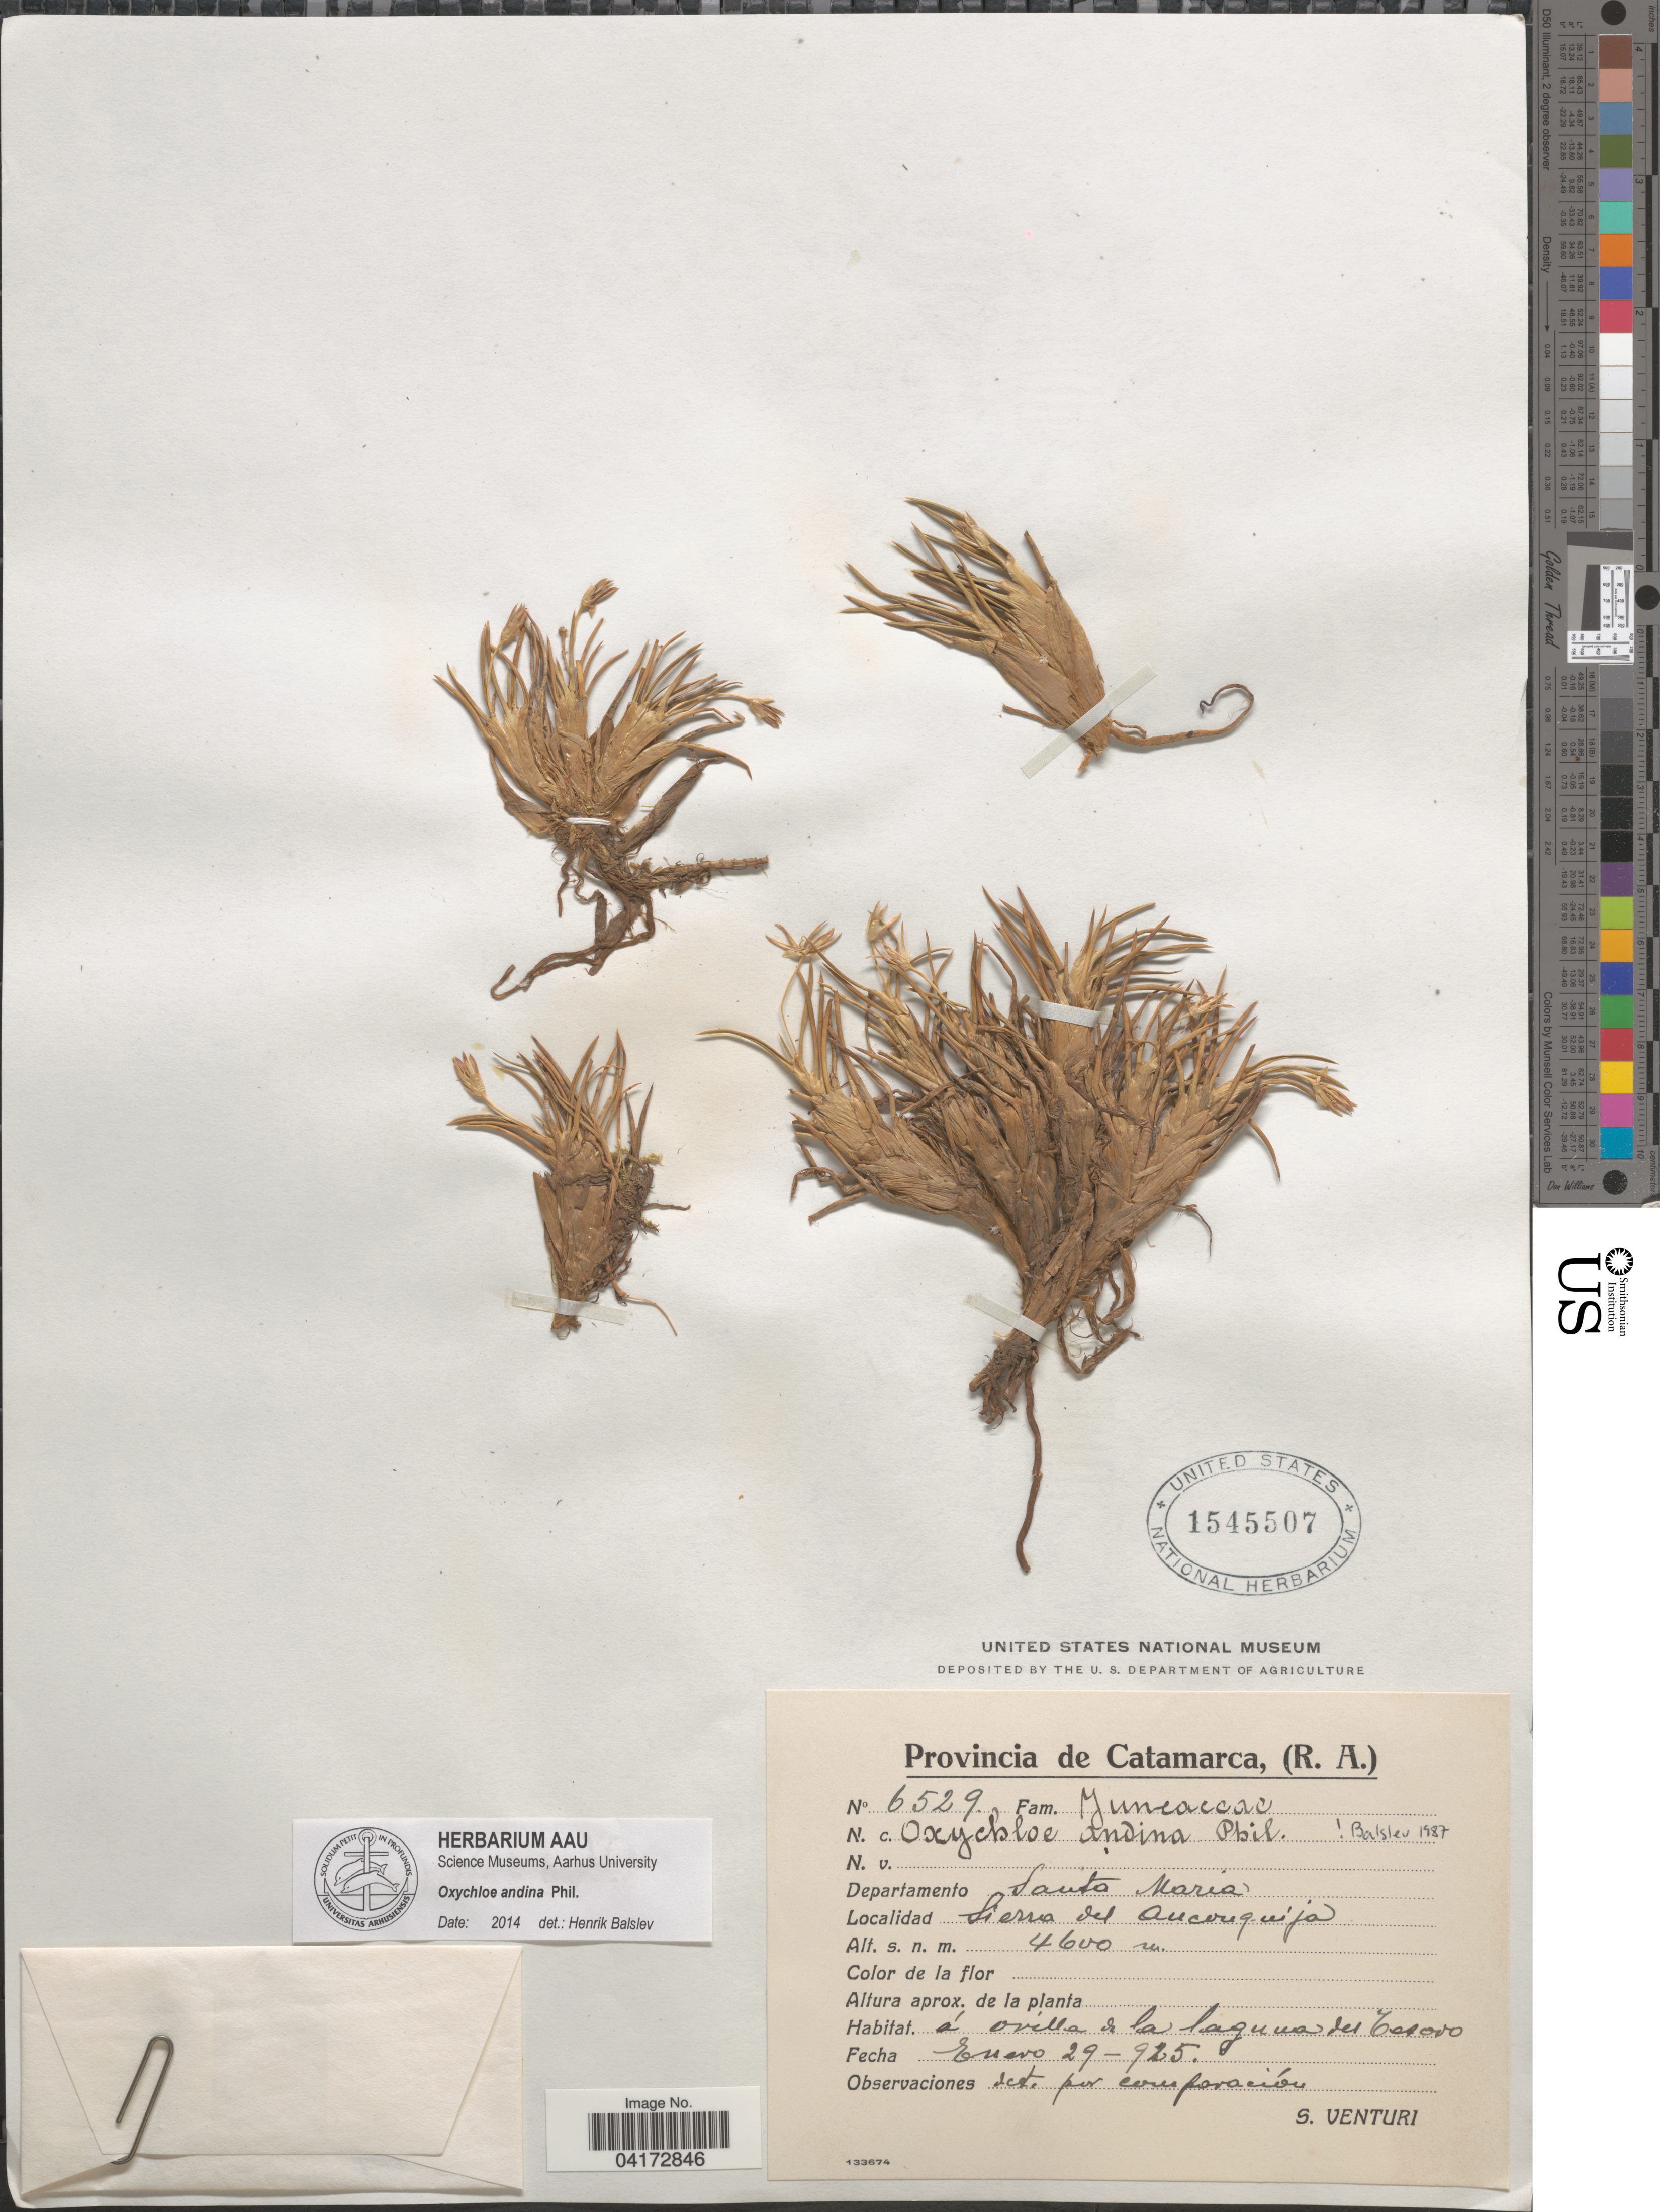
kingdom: Plantae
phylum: Tracheophyta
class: Liliopsida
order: Poales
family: Juncaceae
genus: Oxychloe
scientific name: Oxychloë andina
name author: Phil.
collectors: S. Venturi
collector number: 6529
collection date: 1925-01-29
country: Argentina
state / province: Catamarca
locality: Departamento Santa Maria. Sierra del Anconquija [= Aconquija].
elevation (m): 4600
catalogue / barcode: US 1545507